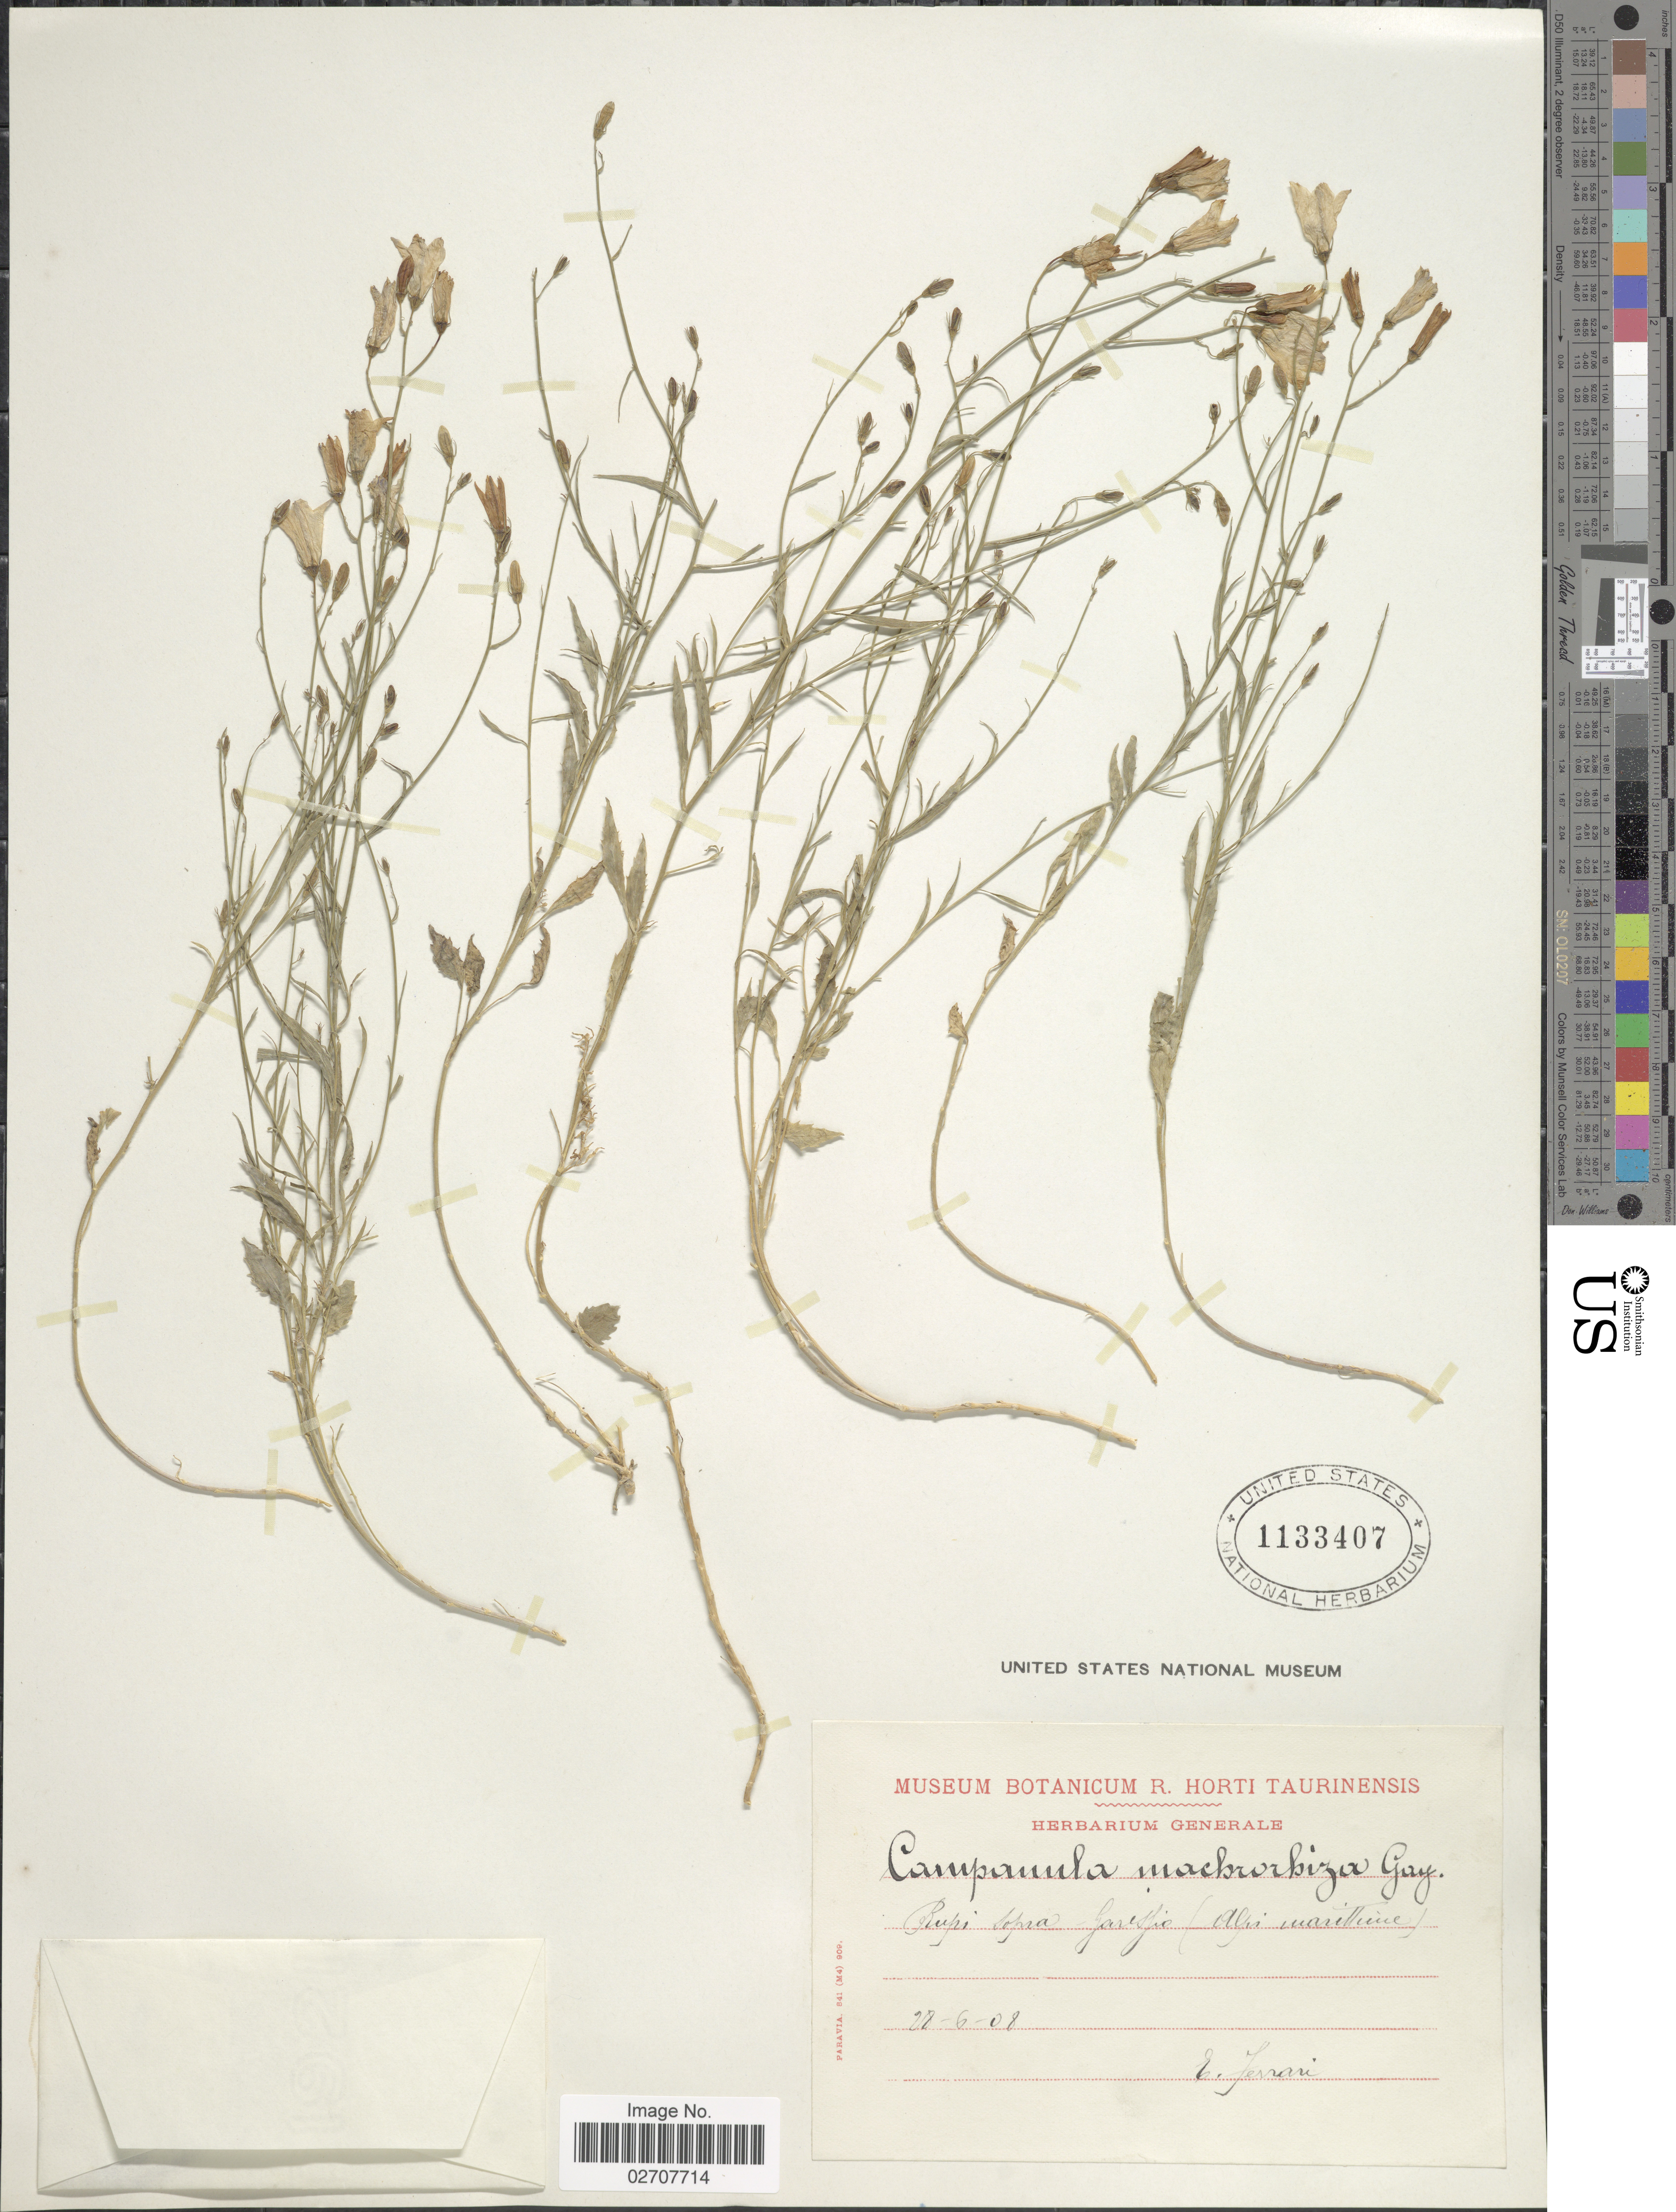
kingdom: Plantae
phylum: Tracheophyta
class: Magnoliopsida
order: Asterales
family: Campanulaceae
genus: Campanula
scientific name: Campanula macrorhiza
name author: J. Gay ex A. DC.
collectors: E. Ferrari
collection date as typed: Transcribed d/m/y: 28/6/8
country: Italy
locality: Rupi sopra Garessio (alps marittime)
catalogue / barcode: US 1133407